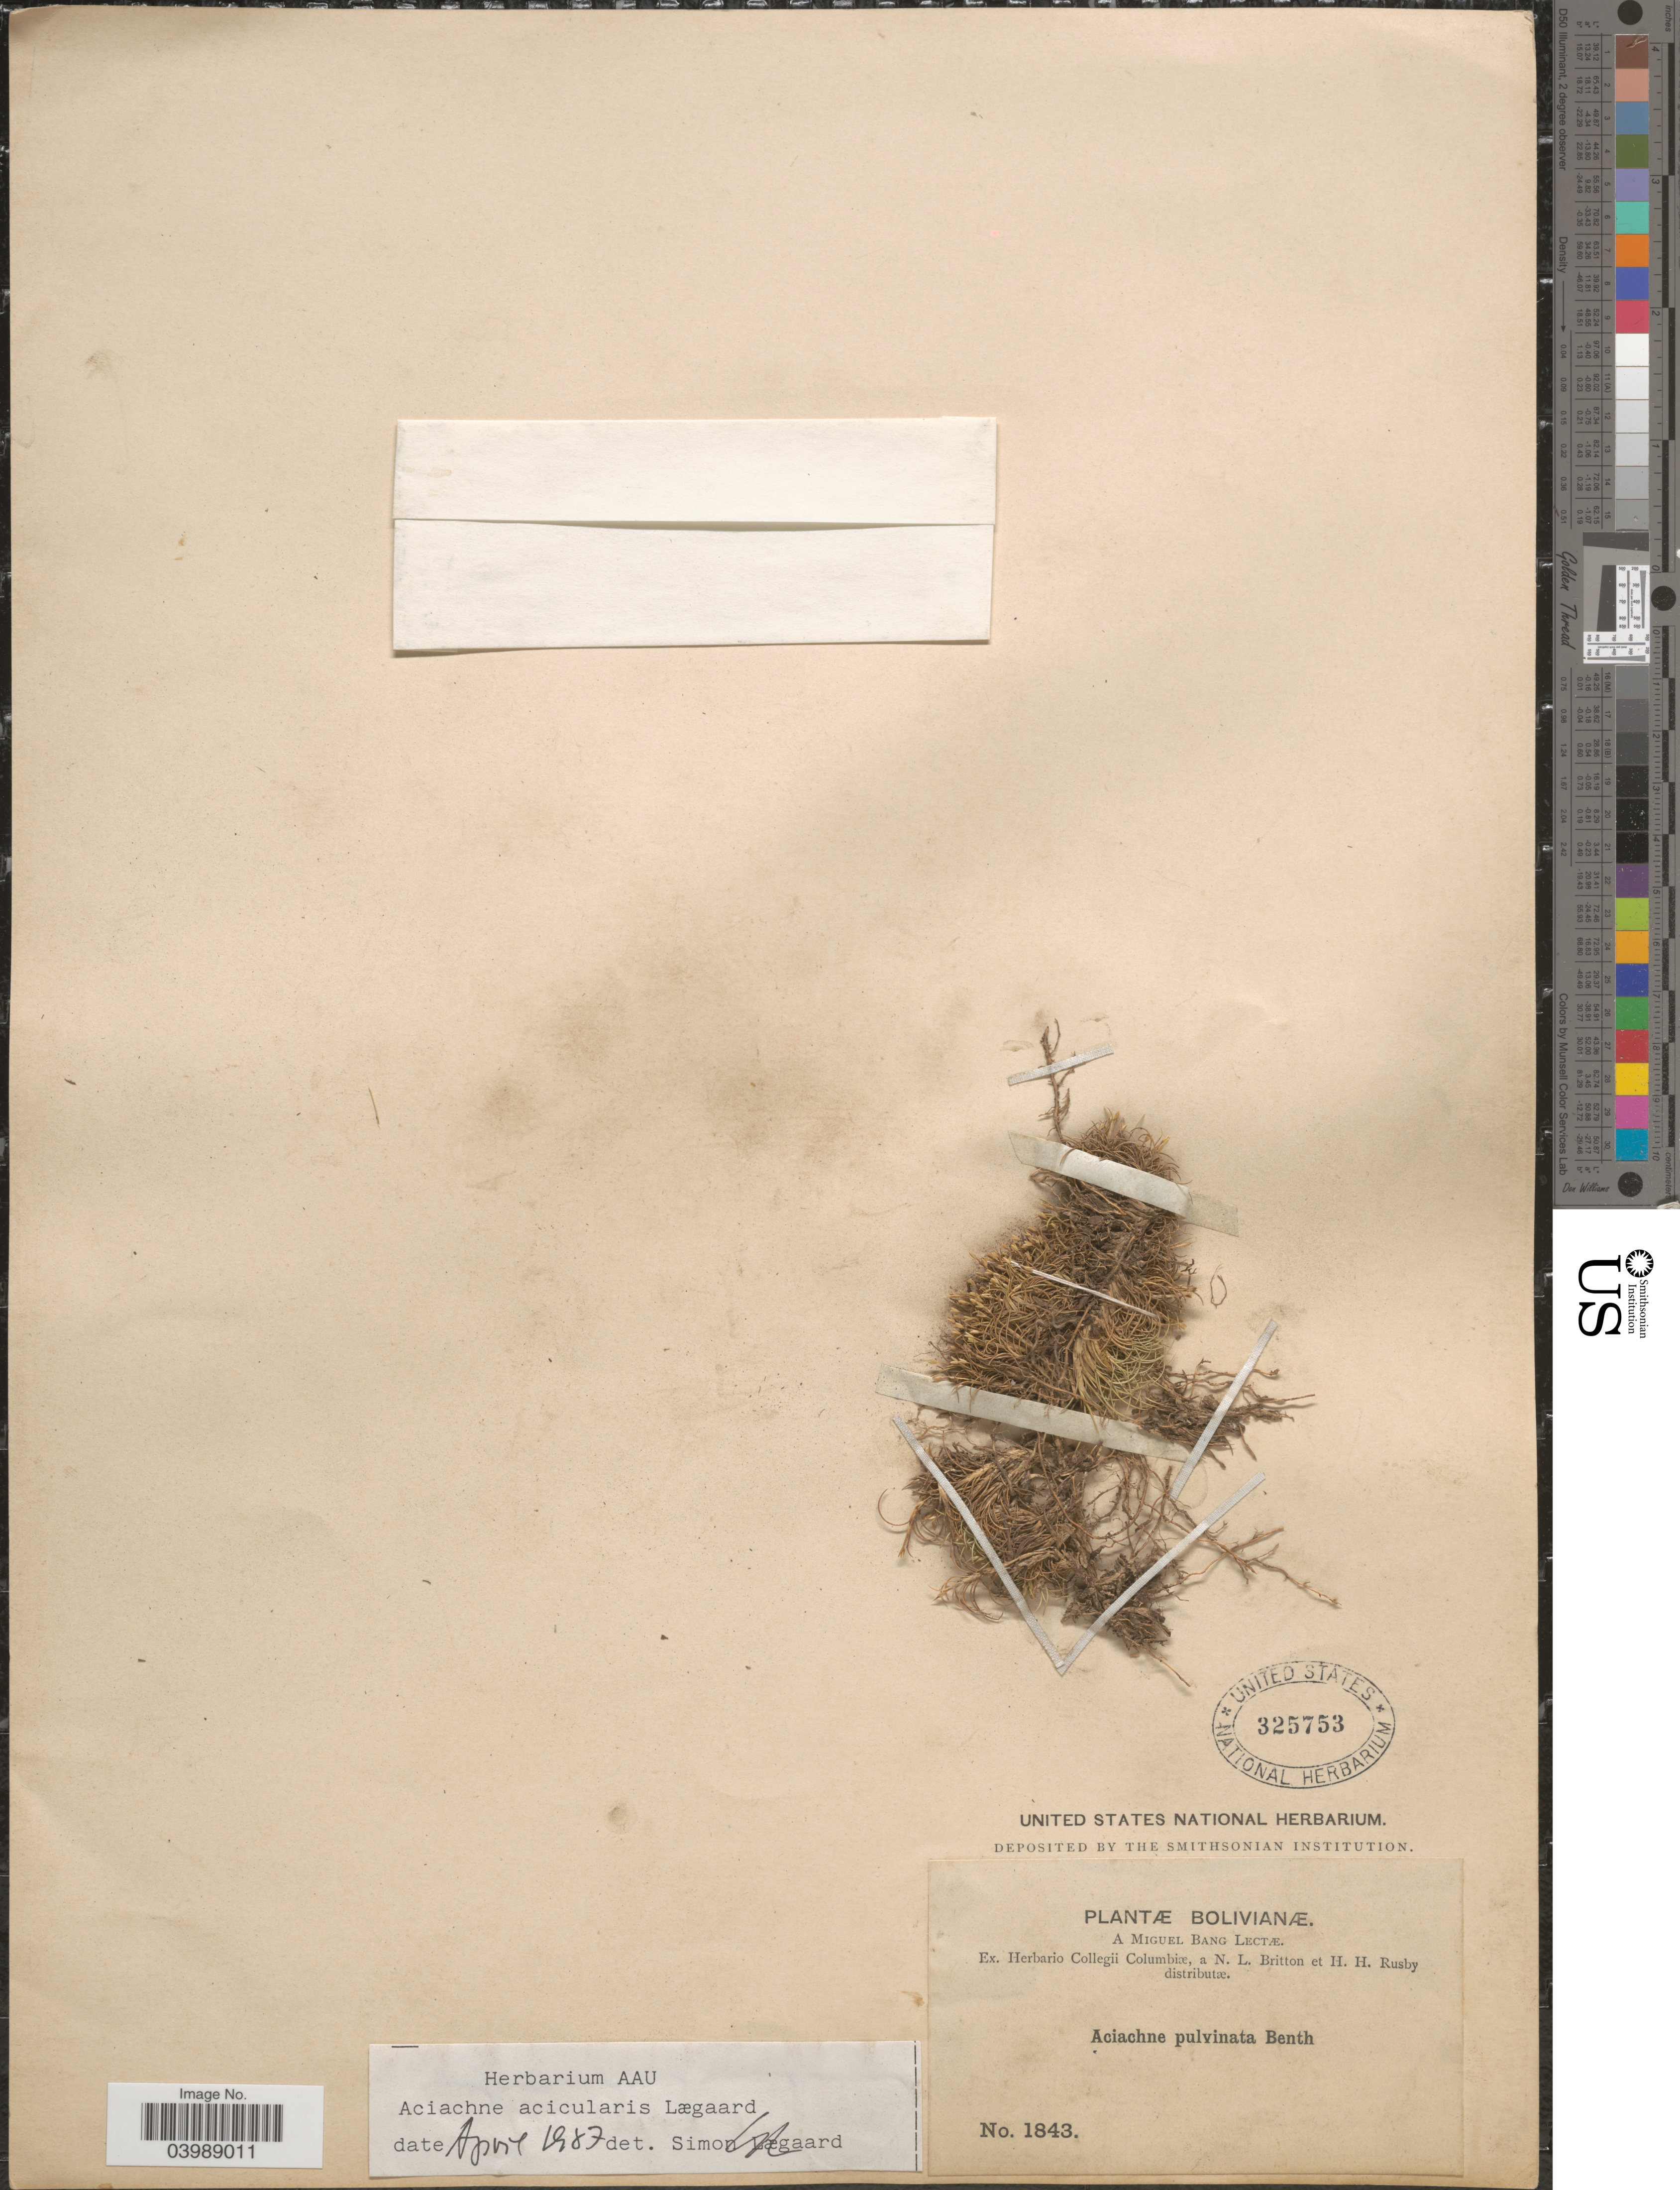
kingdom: Plantae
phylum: Tracheophyta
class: Liliopsida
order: Poales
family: Poaceae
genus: Aciachne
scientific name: Aciachne acicularis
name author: Lægaard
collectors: M. Bang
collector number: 1843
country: Bolivia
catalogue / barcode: US 325753